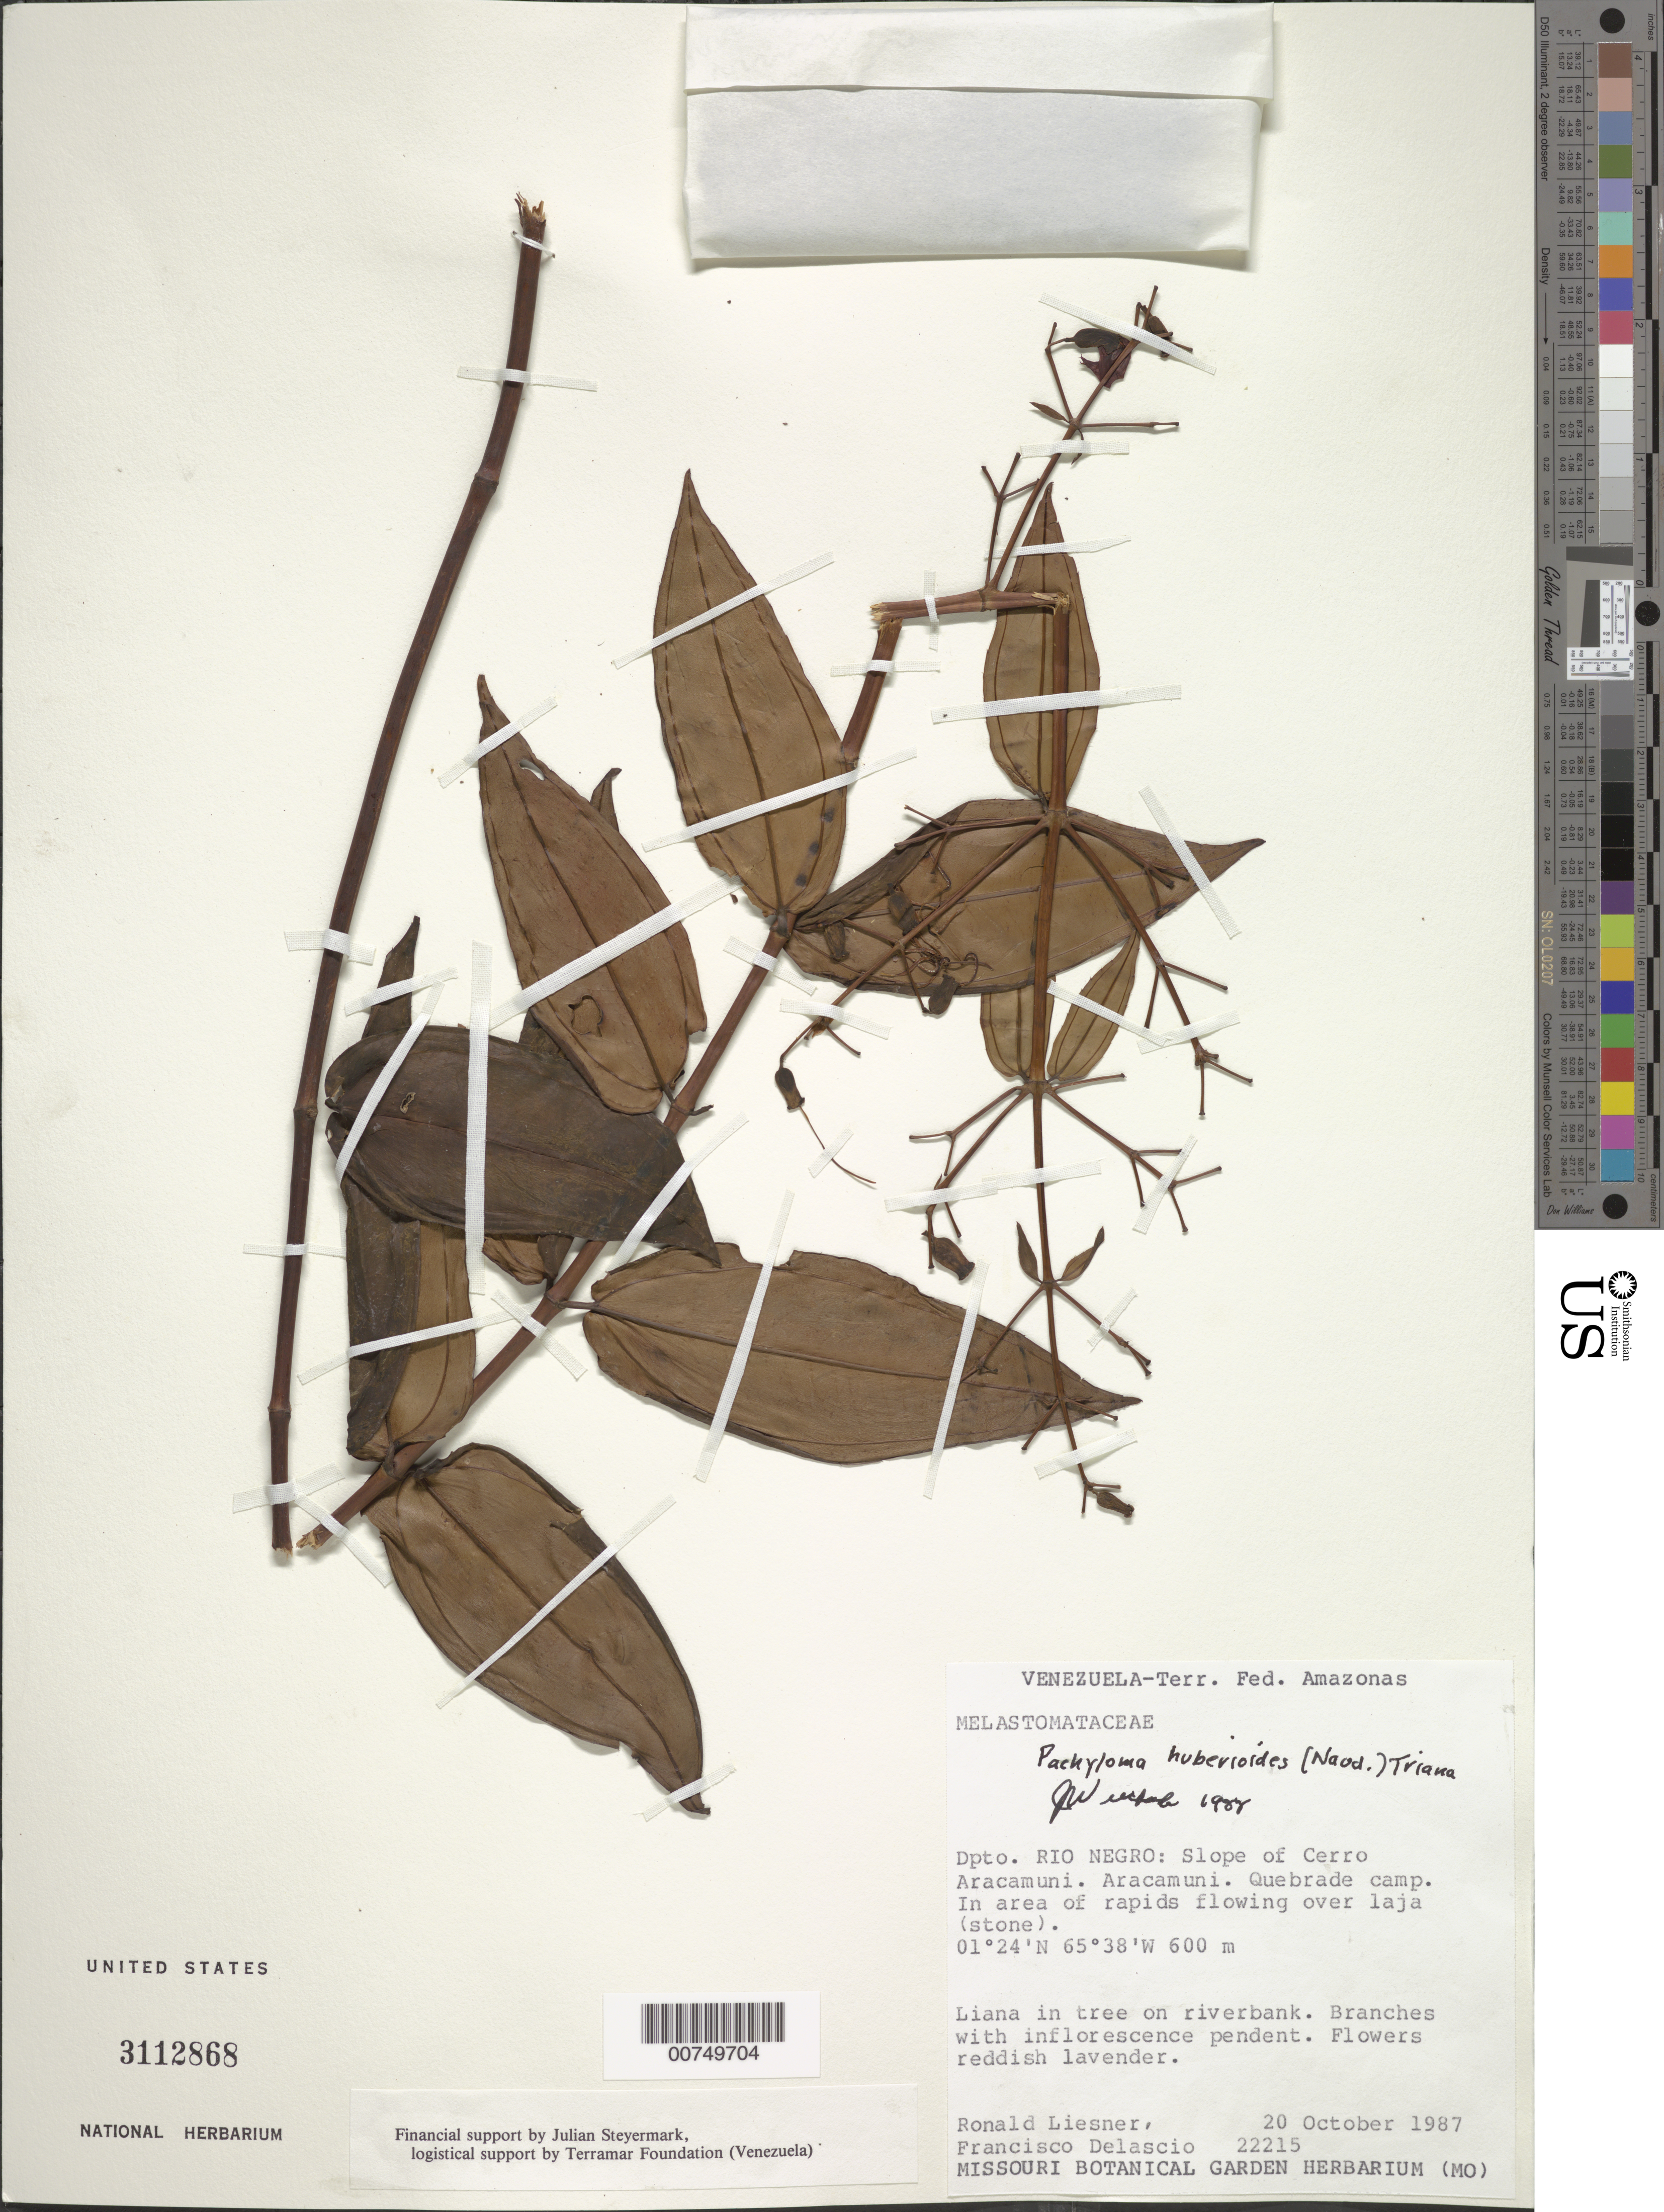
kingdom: Plantae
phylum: Tracheophyta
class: Magnoliopsida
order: Myrtales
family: Melastomataceae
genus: Pachyloma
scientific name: Pachyloma huberioides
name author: (Naudin) Triana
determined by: Wurdack, John J., (US), US (UNITED STATES)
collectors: R. L. Liesner & F. Delascio C.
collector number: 22215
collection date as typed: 20-Oct-87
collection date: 1987-10-20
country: Venezuela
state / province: Amazonas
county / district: Río Negro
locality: Cerro Aracamuni, slope, Quebrada camp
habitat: Area of rapids flowing over laja (stone); on riverbank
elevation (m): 600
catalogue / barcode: US 3112868